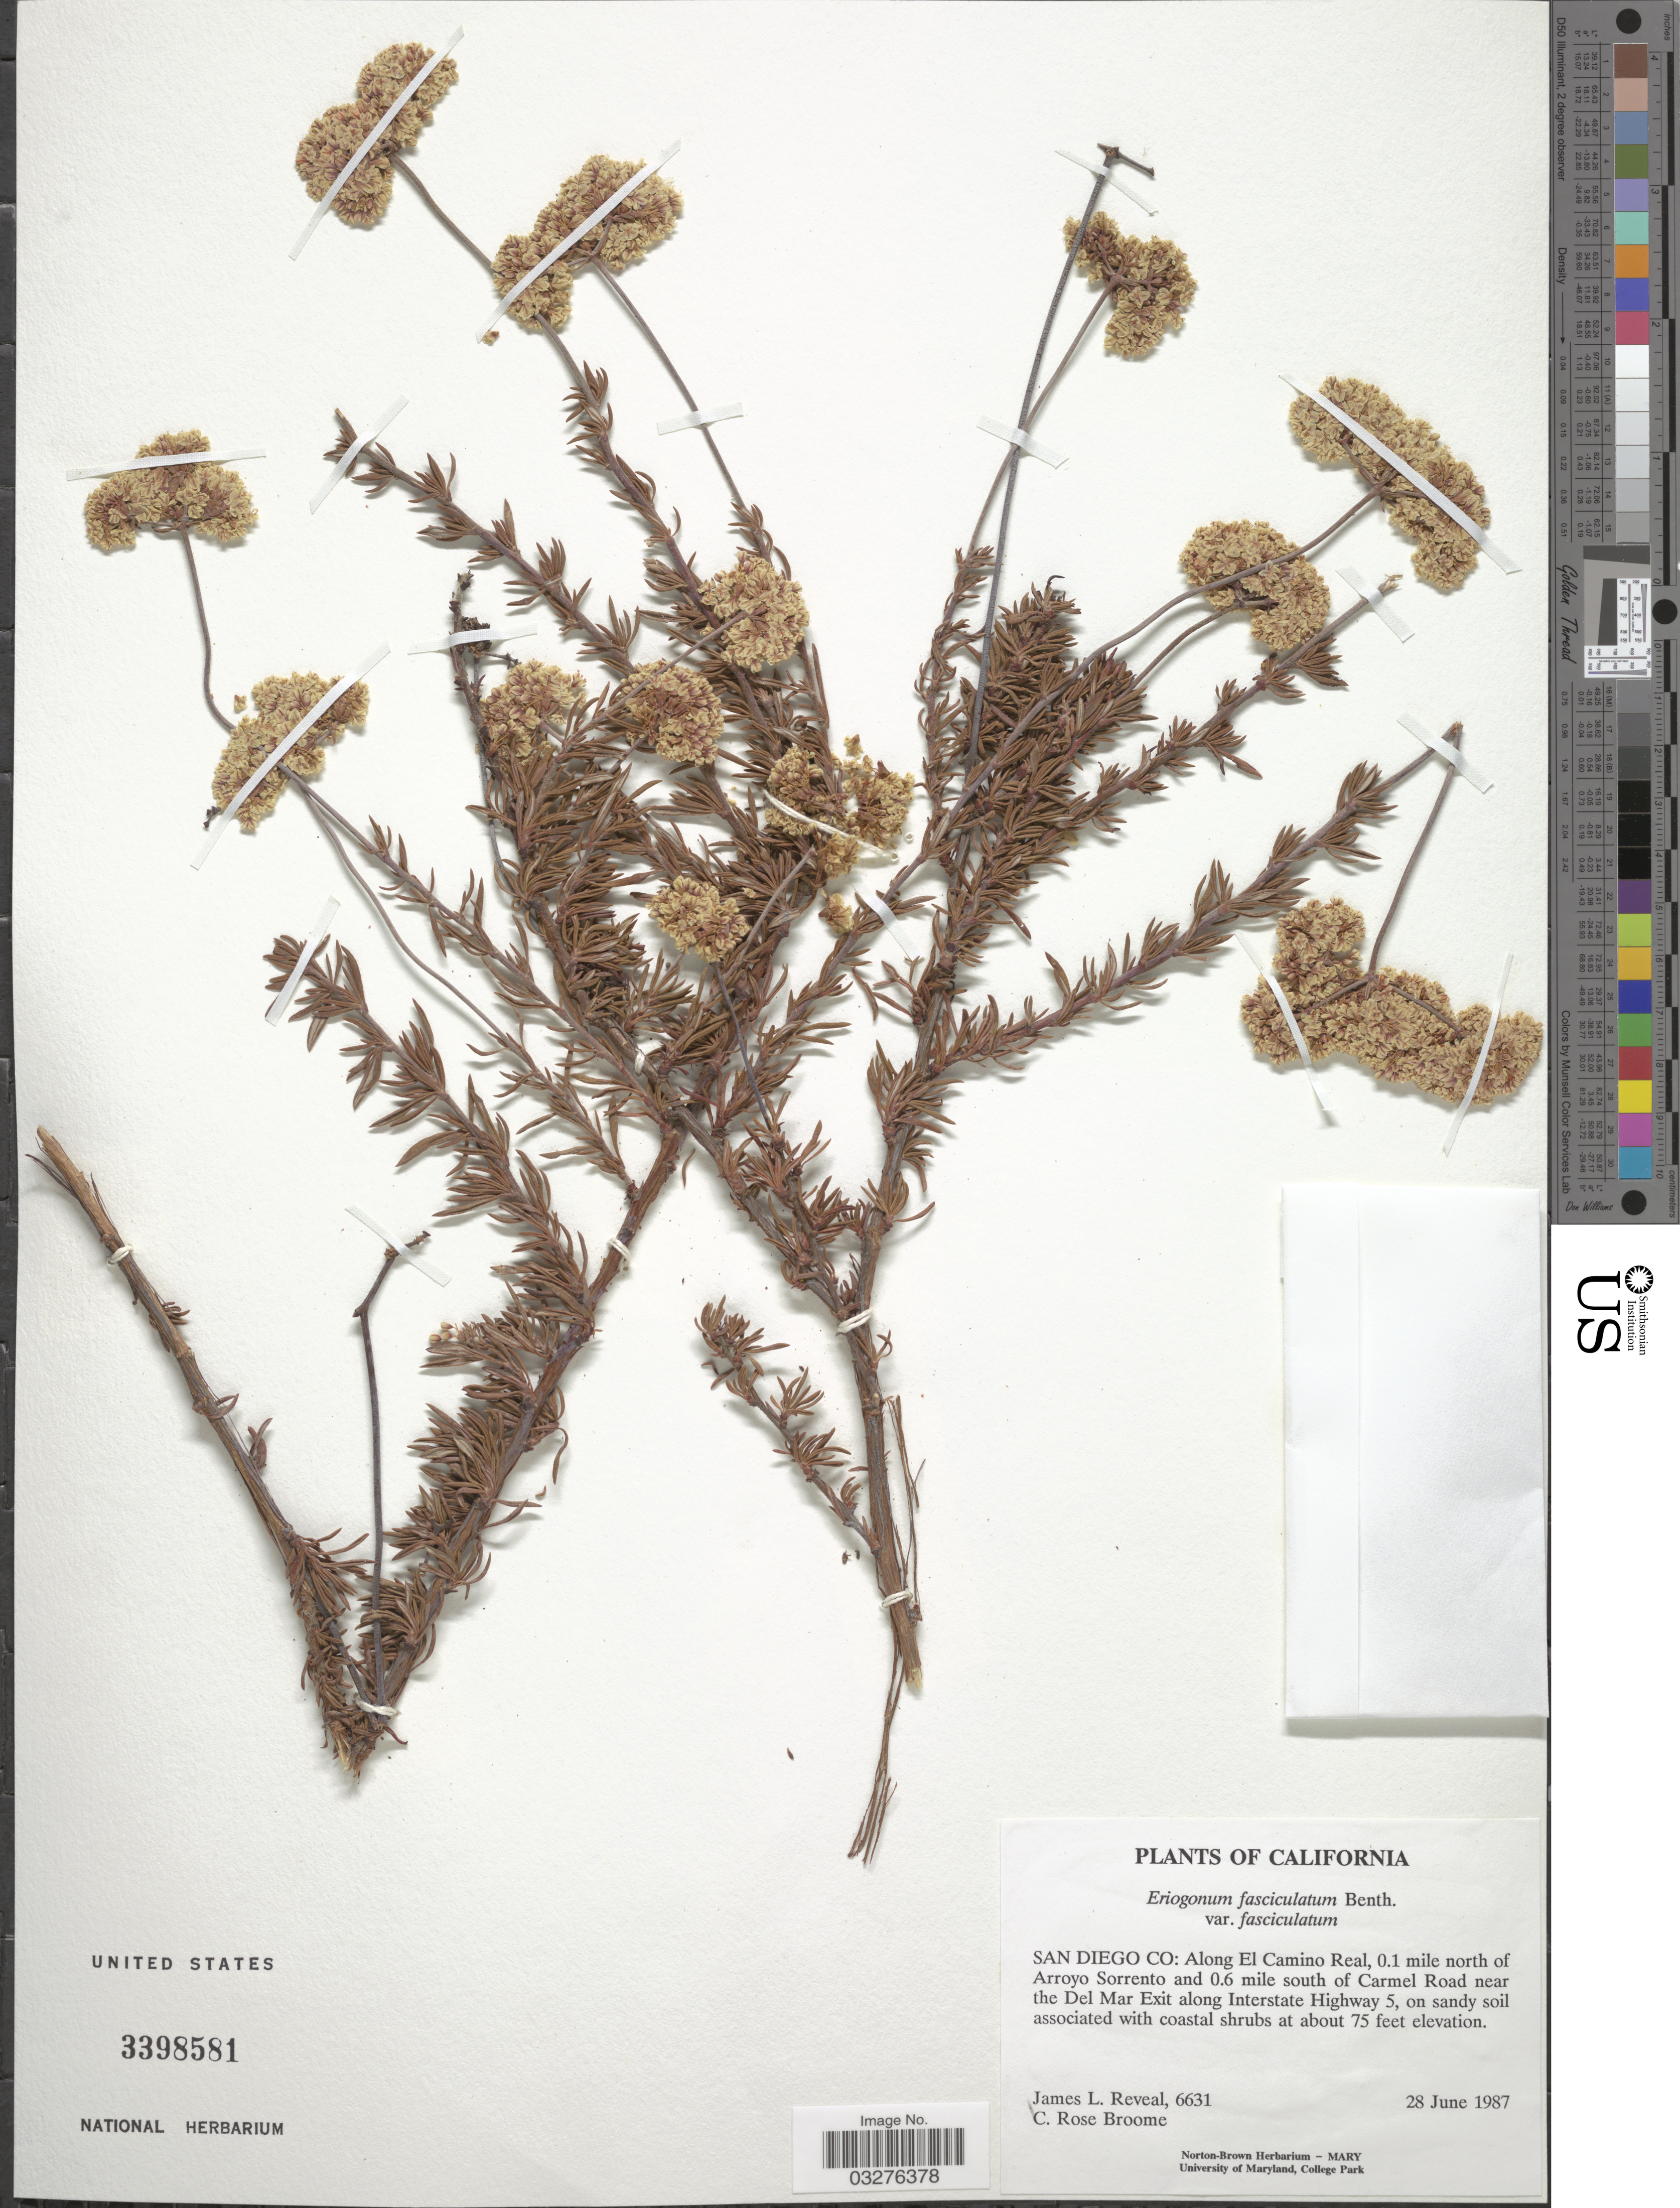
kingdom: Plantae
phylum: Tracheophyta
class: Magnoliopsida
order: Caryophyllales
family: Polygonaceae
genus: Eriogonum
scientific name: Eriogonum fasciculatum var. fasciculatum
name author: Benth.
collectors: J. L. Reveal & C. R. Broome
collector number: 6631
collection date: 1987-06-28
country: United States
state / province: California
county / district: San Diego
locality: San Diego Co: Along El Camino Real, 0.1 mile north of Arroyo Sorrento and 0.6 mile south of Carmel Road near the Del Mar Exit along Interstate Highway 5.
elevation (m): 23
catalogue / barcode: US 3398581